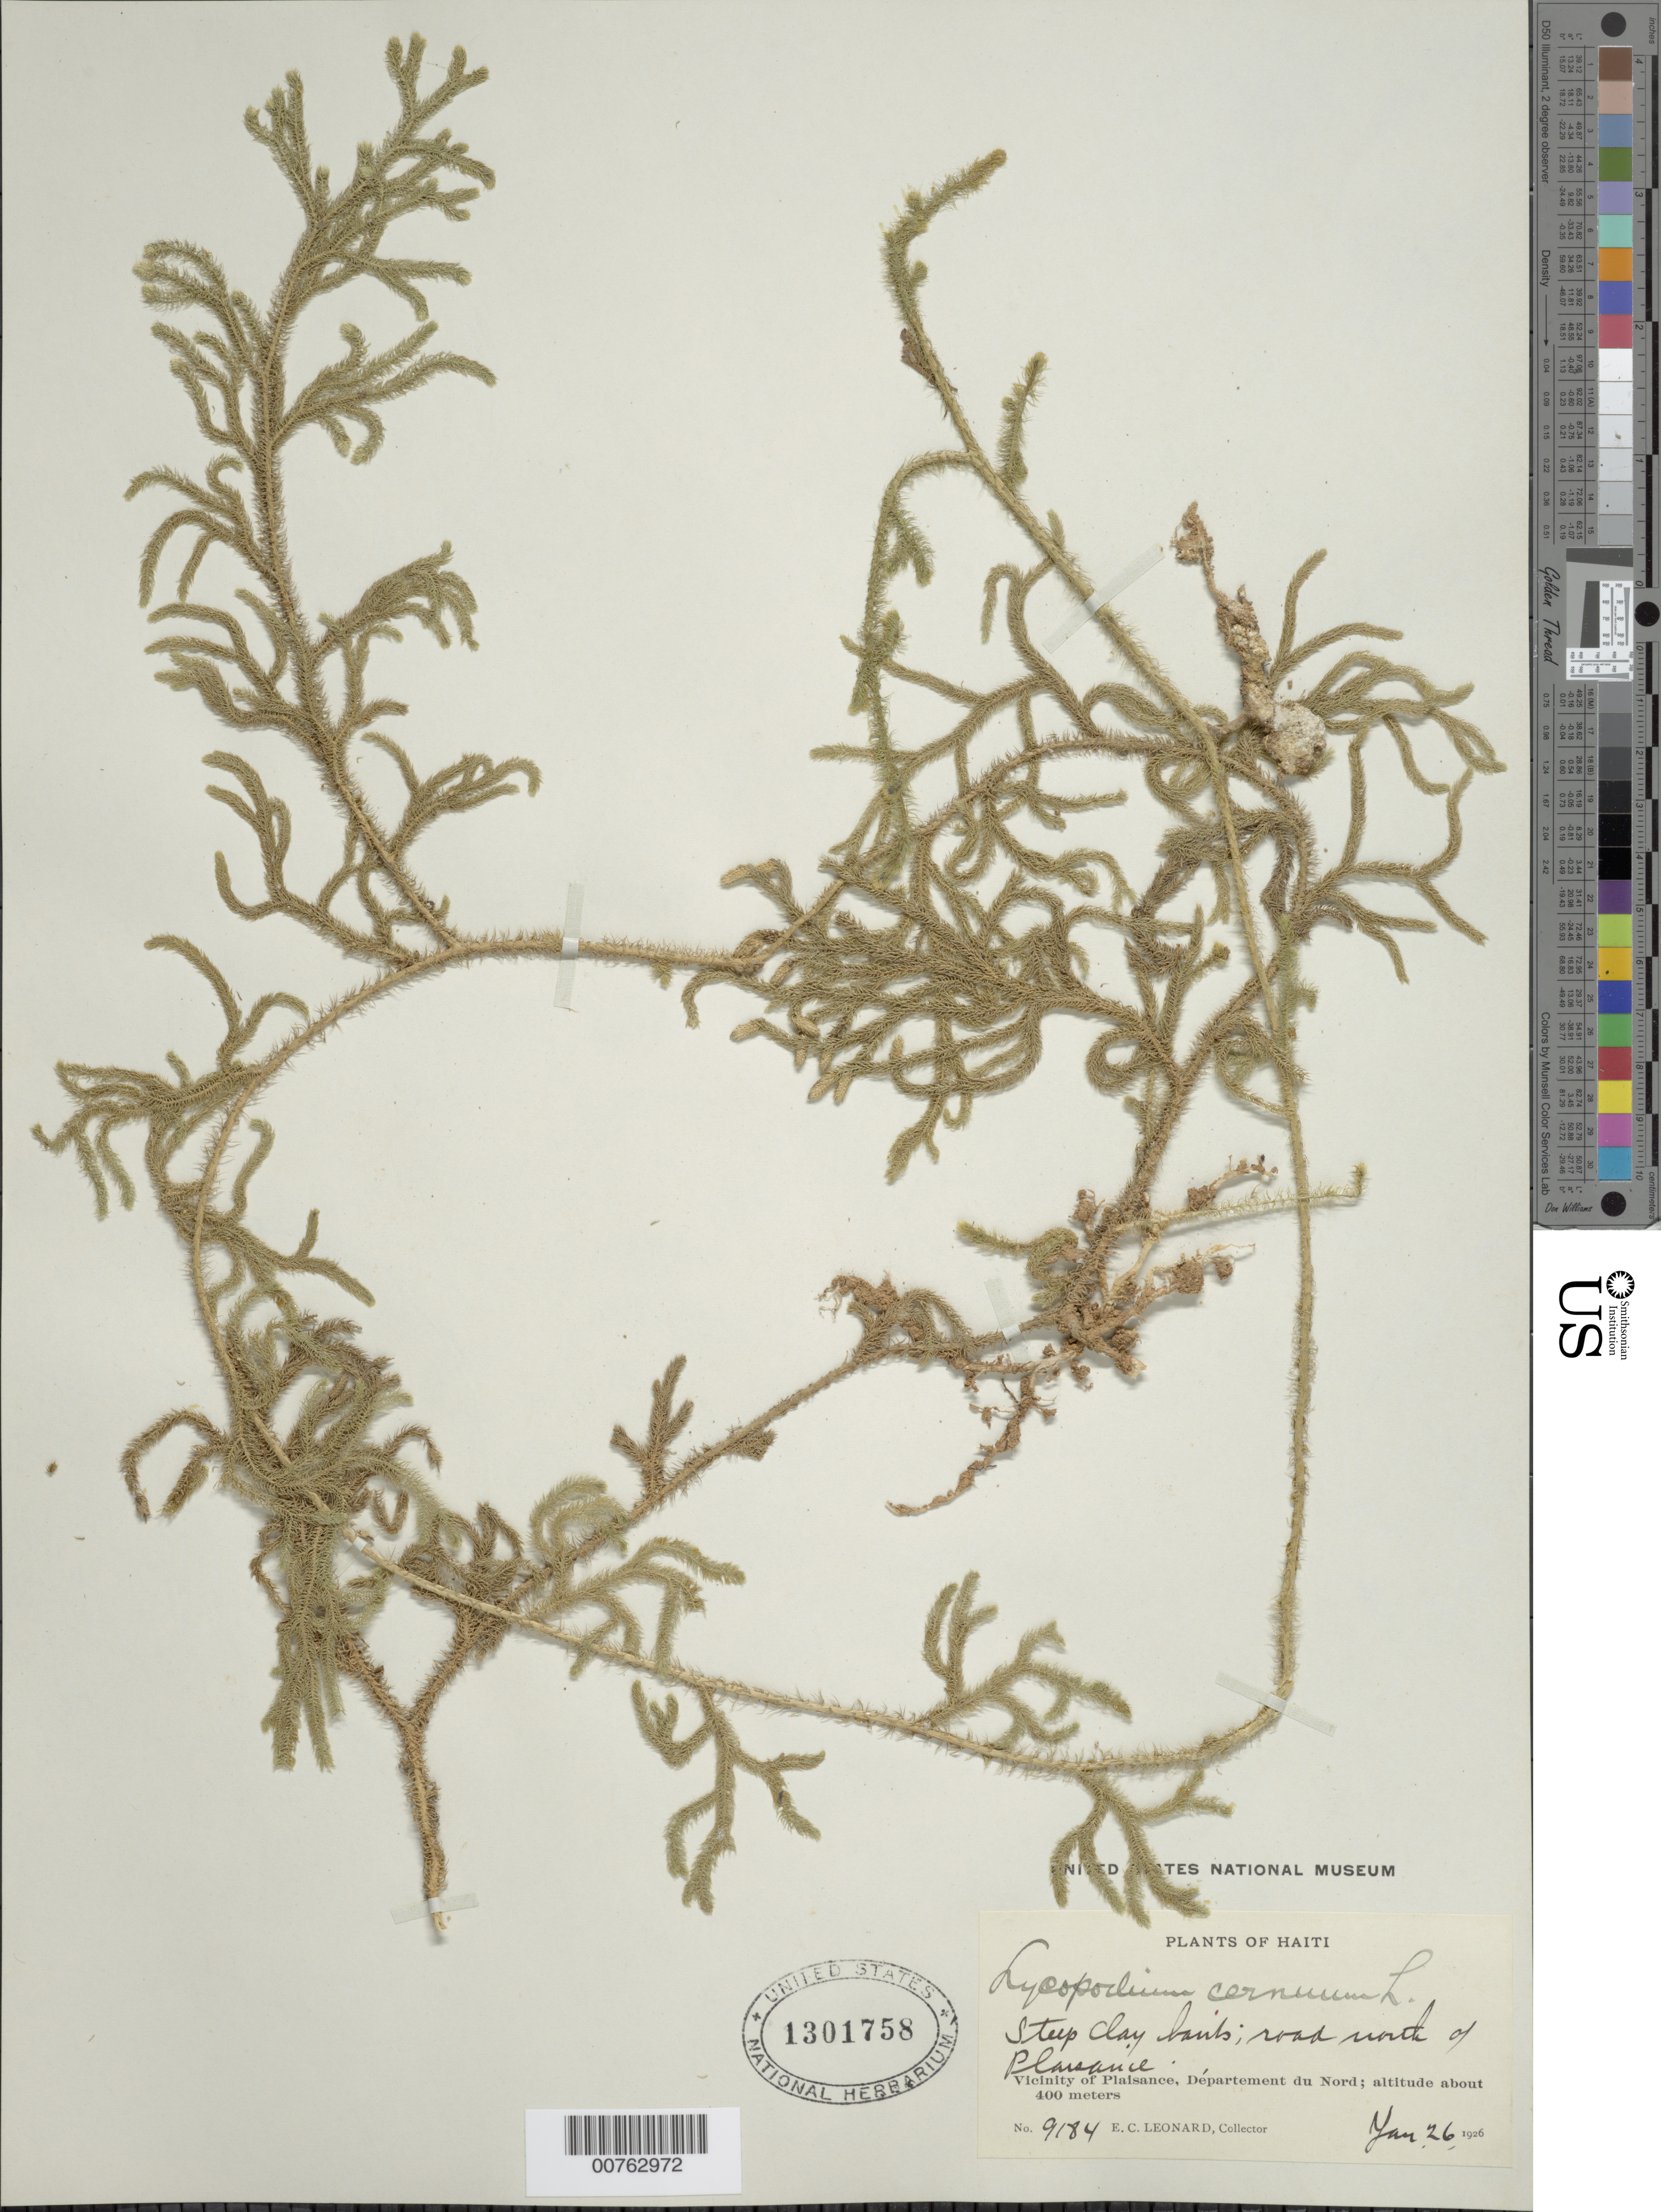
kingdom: Plantae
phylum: Tracheophyta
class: Lycopodiopsida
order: Lycopodiales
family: Lycopodiaceae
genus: Palhinhaea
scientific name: Palhinhaea cernua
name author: (L.) Vasc. & Franco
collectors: E. C. Leonard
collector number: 9184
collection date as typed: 26 Jan 1926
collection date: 1926-01-26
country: Haiti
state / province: Nord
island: Hispaniola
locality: Vicinity of Plaisance, Departement du Nord. Road N of Plaisance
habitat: Steep clay banks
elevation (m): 400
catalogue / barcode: US 1301758